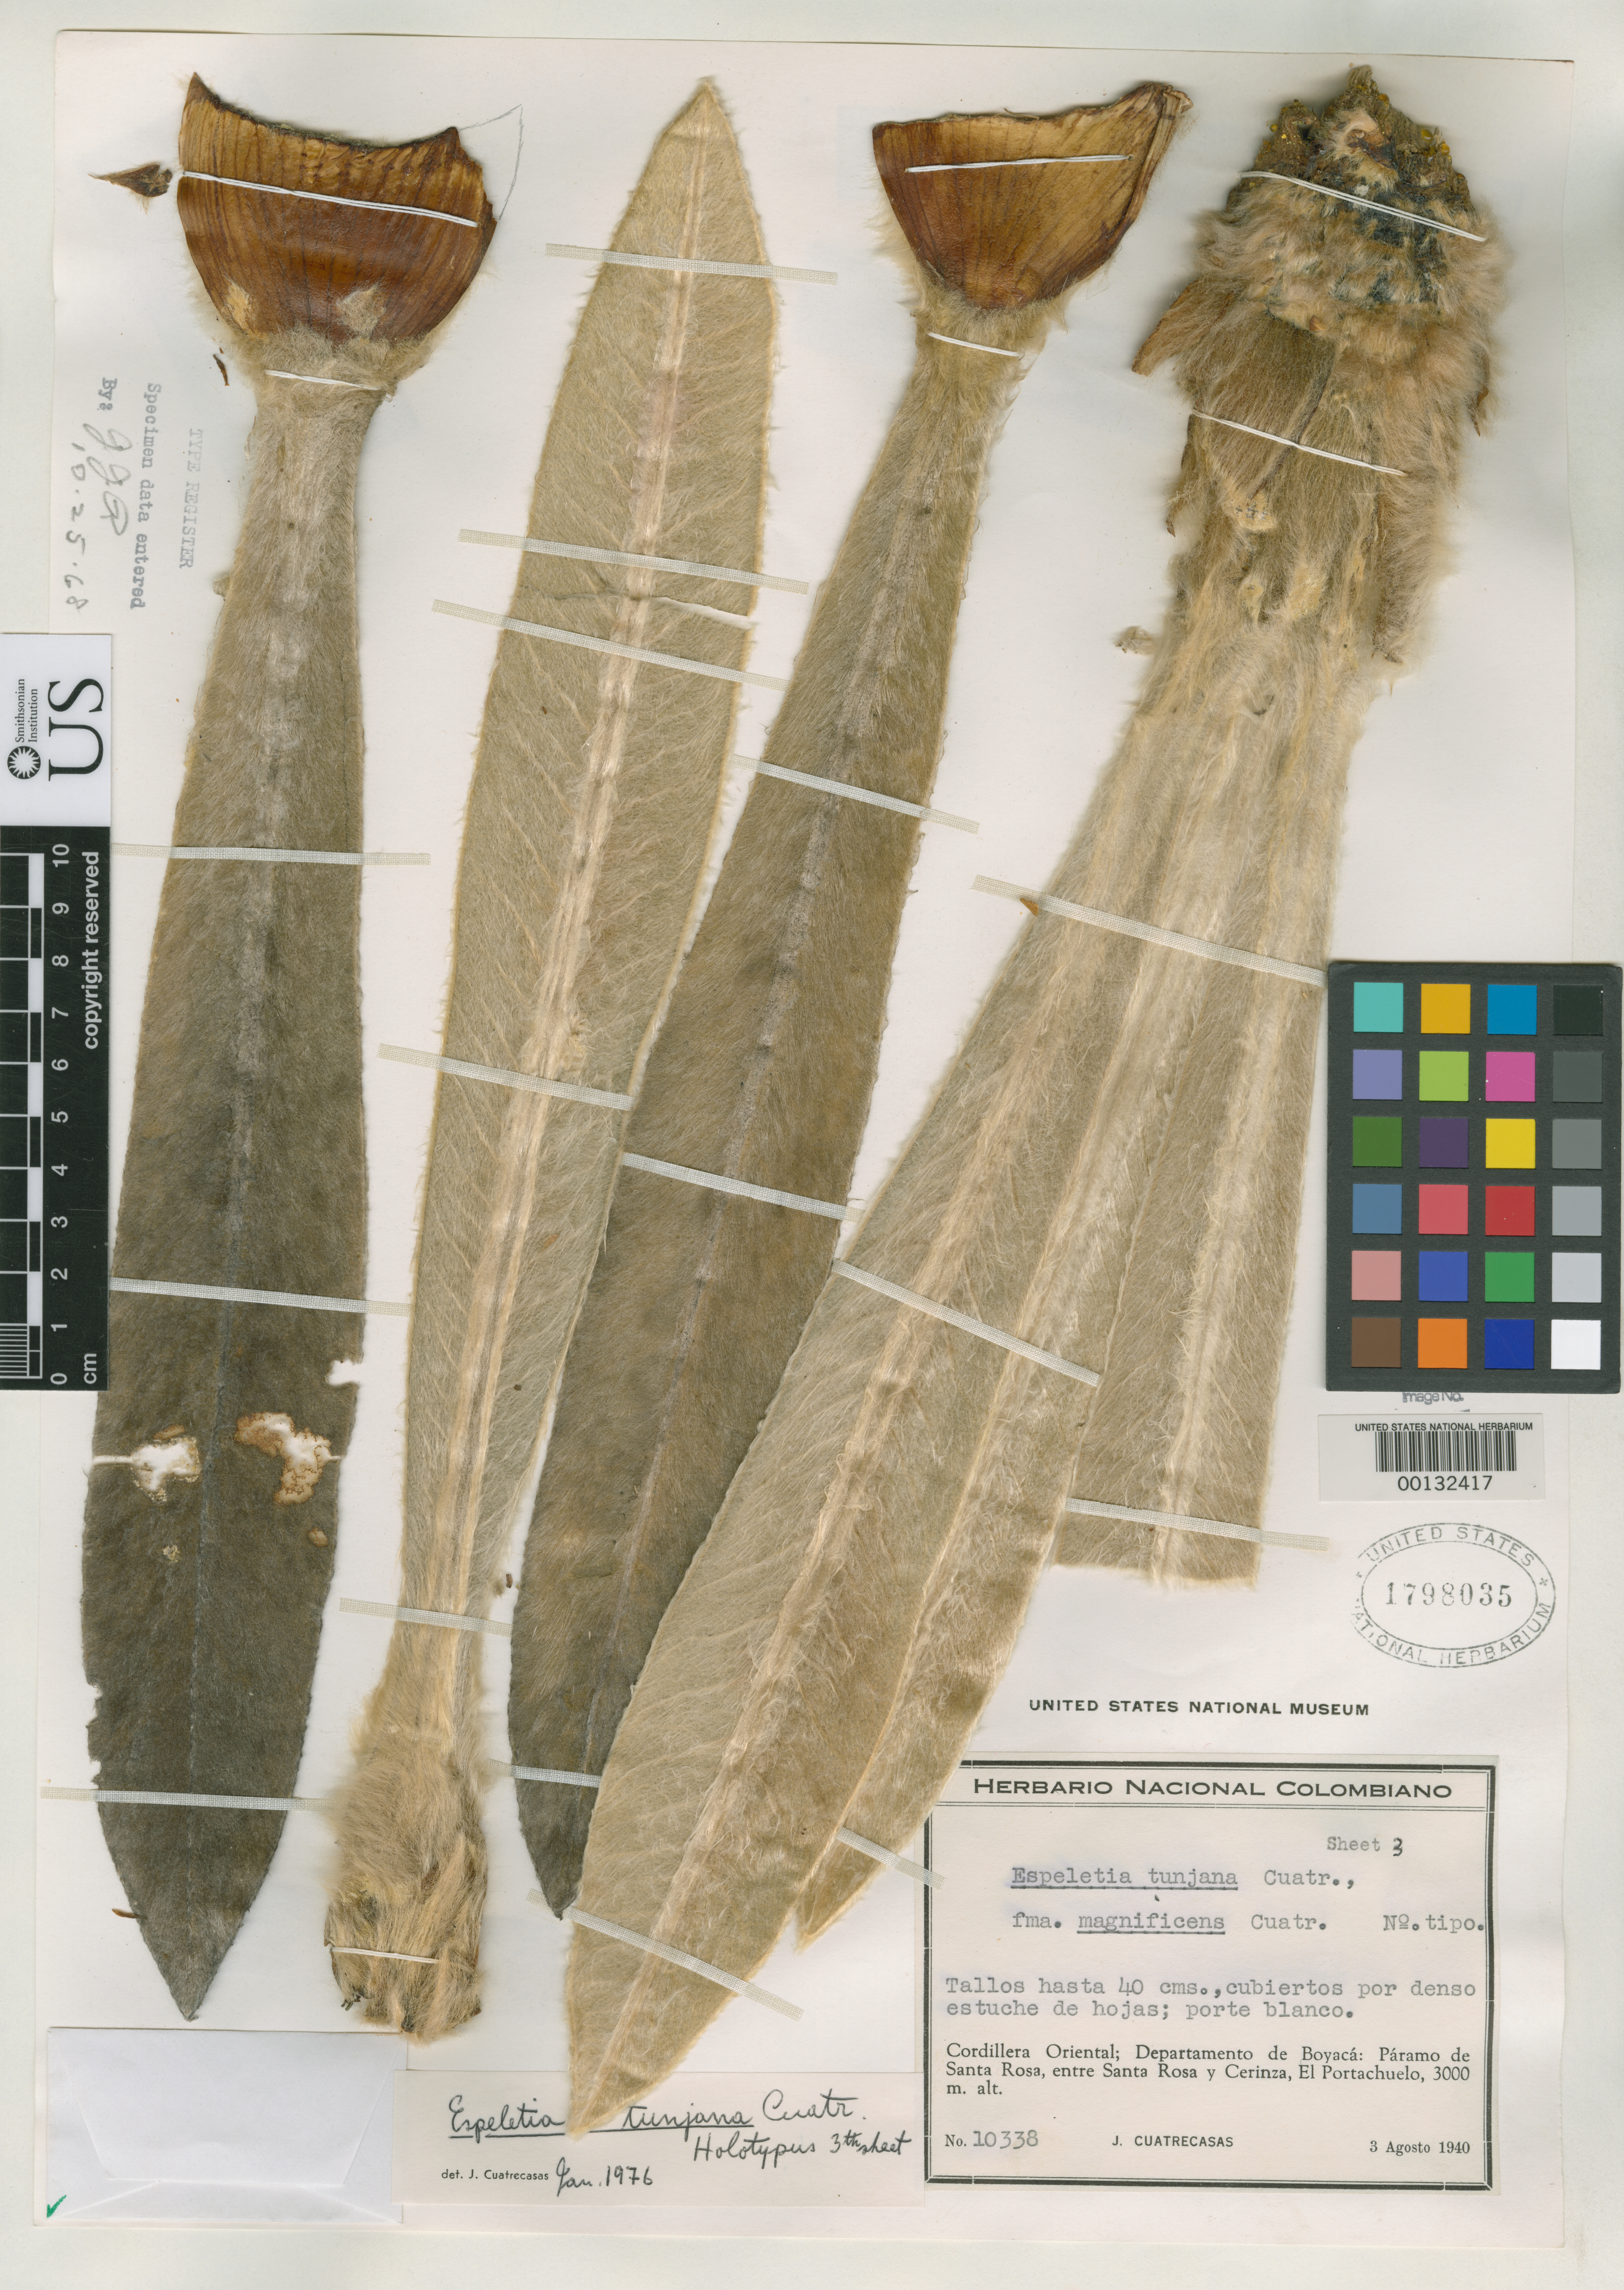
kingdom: Plantae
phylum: Tracheophyta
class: Magnoliopsida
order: Asterales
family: Asteraceae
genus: Espeletia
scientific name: Espeletia tunjana f. magnificens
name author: Cuatrec.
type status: Holotype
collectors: J. Cuatrecasas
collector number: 10338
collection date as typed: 03 Aug 1940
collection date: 1940-08-03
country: Colombia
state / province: Boyacá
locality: Cordillera Oriental, Páramo de Santa Rosa, entre Santa Rosa y Cerinza, El Portachuelo. [Cordillera Oriental, Páramo de Santa Rosa, between Santa Rosa & Cerinza, El Portachuelo.]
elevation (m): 3000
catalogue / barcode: US 1798035